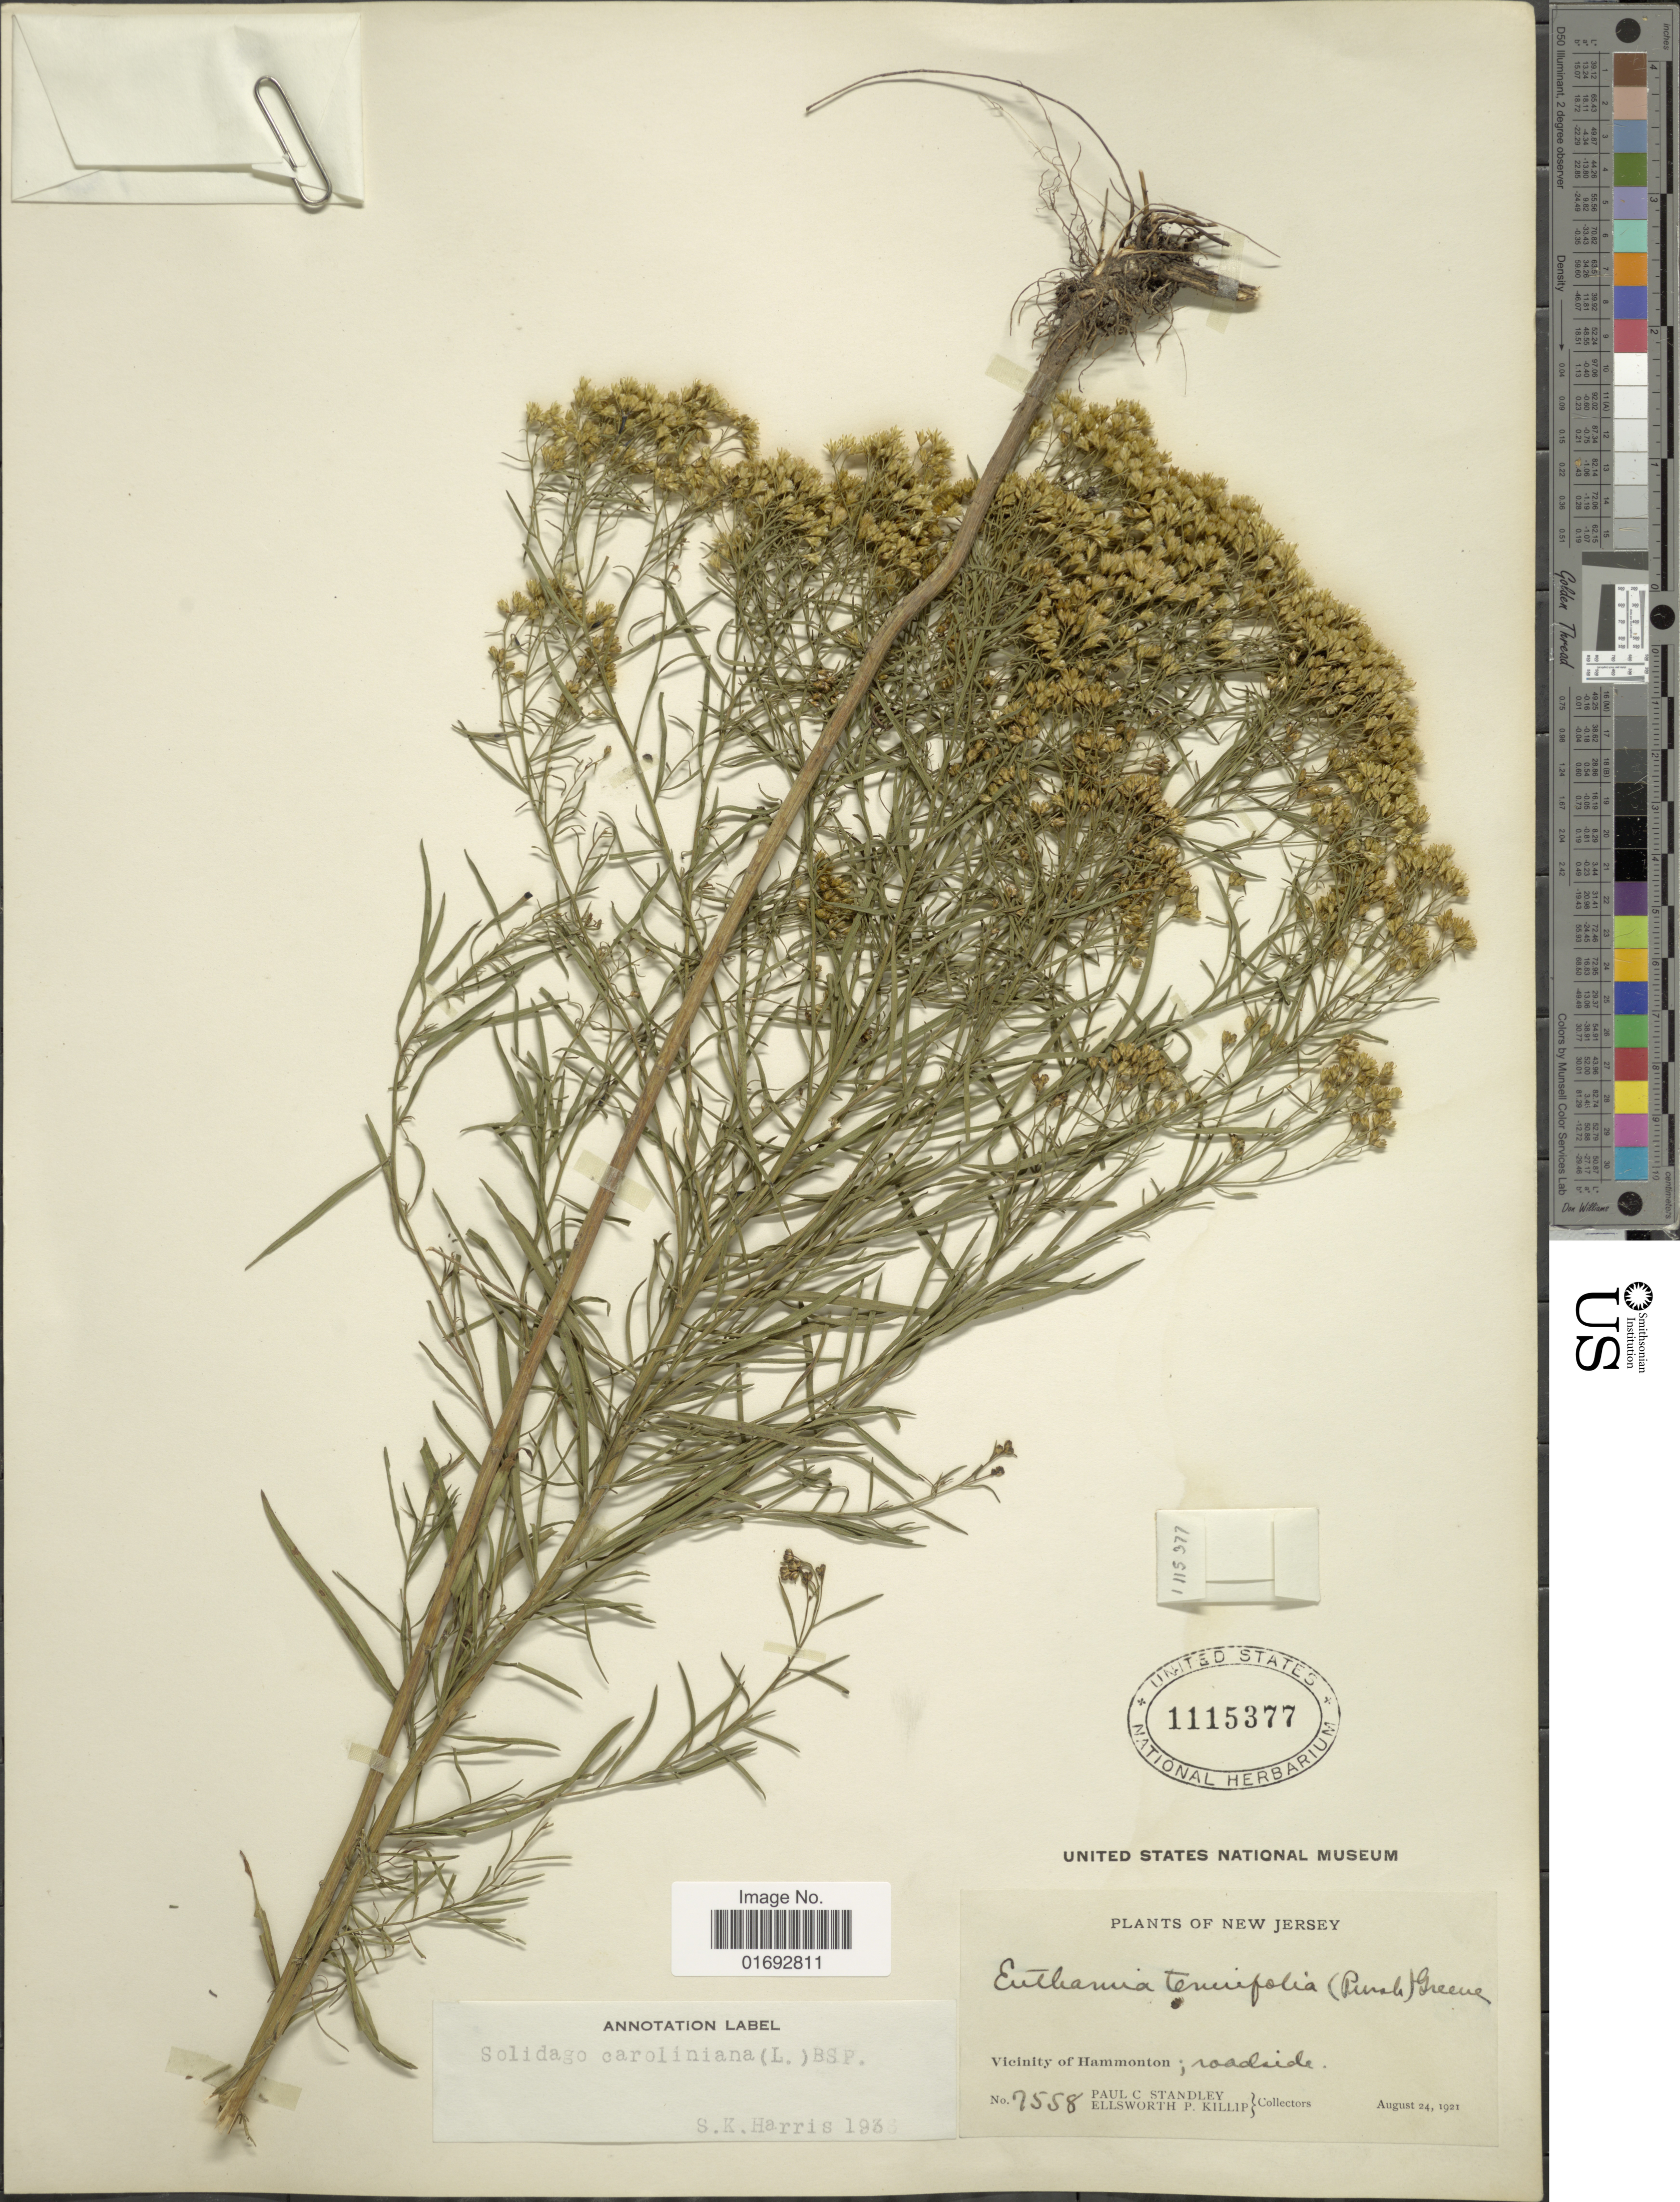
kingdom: Plantae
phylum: Tracheophyta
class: Magnoliopsida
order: Asterales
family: Asteraceae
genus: Euthamia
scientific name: Euthamia tenuifolia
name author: (Pursh) Nutt.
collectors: P. C. Standley & E. P. Killip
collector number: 7558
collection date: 1921-08-24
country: United States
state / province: New Jersey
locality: Vicinity of Hammonton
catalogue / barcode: US 1115377